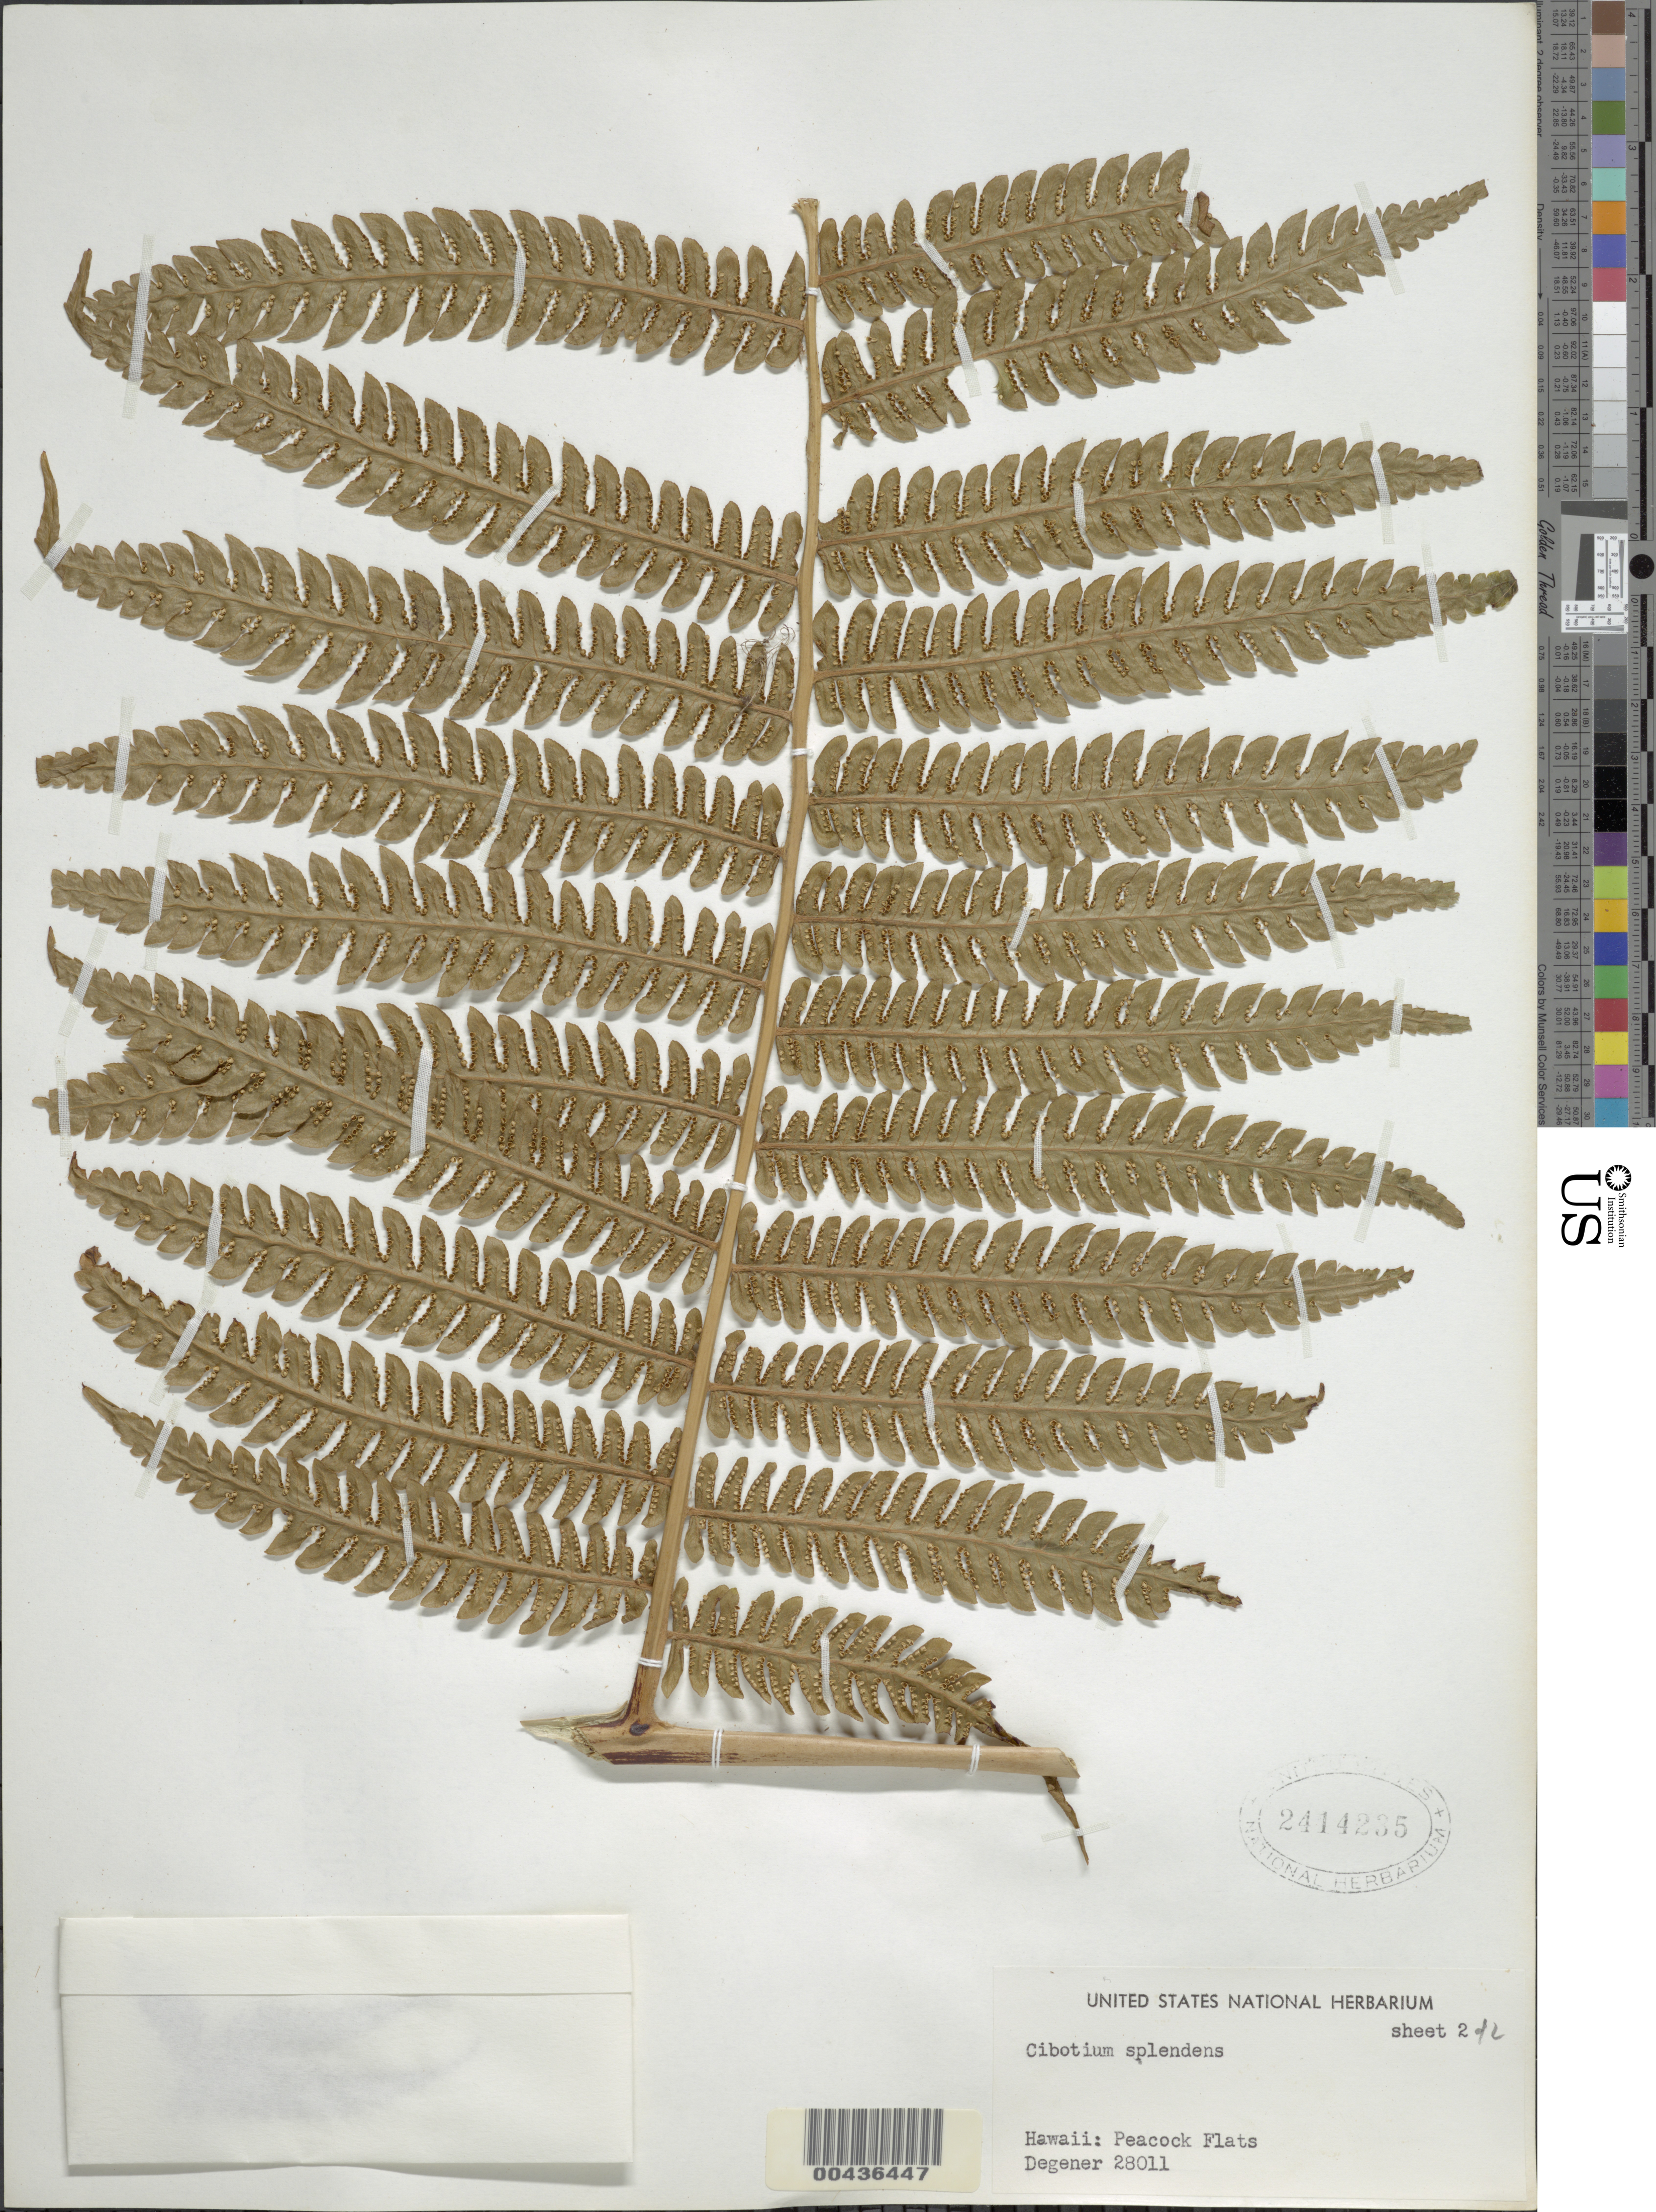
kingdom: Plantae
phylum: Tracheophyta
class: Polypodiopsida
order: Cyatheales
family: Cibotiaceae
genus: Cibotium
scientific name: Cibotium chamissoi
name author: Kaulf.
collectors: O. Degener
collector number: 28011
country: United States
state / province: Hawaii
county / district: Hawaii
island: Hawaii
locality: Peacock Flats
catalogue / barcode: US 2414235